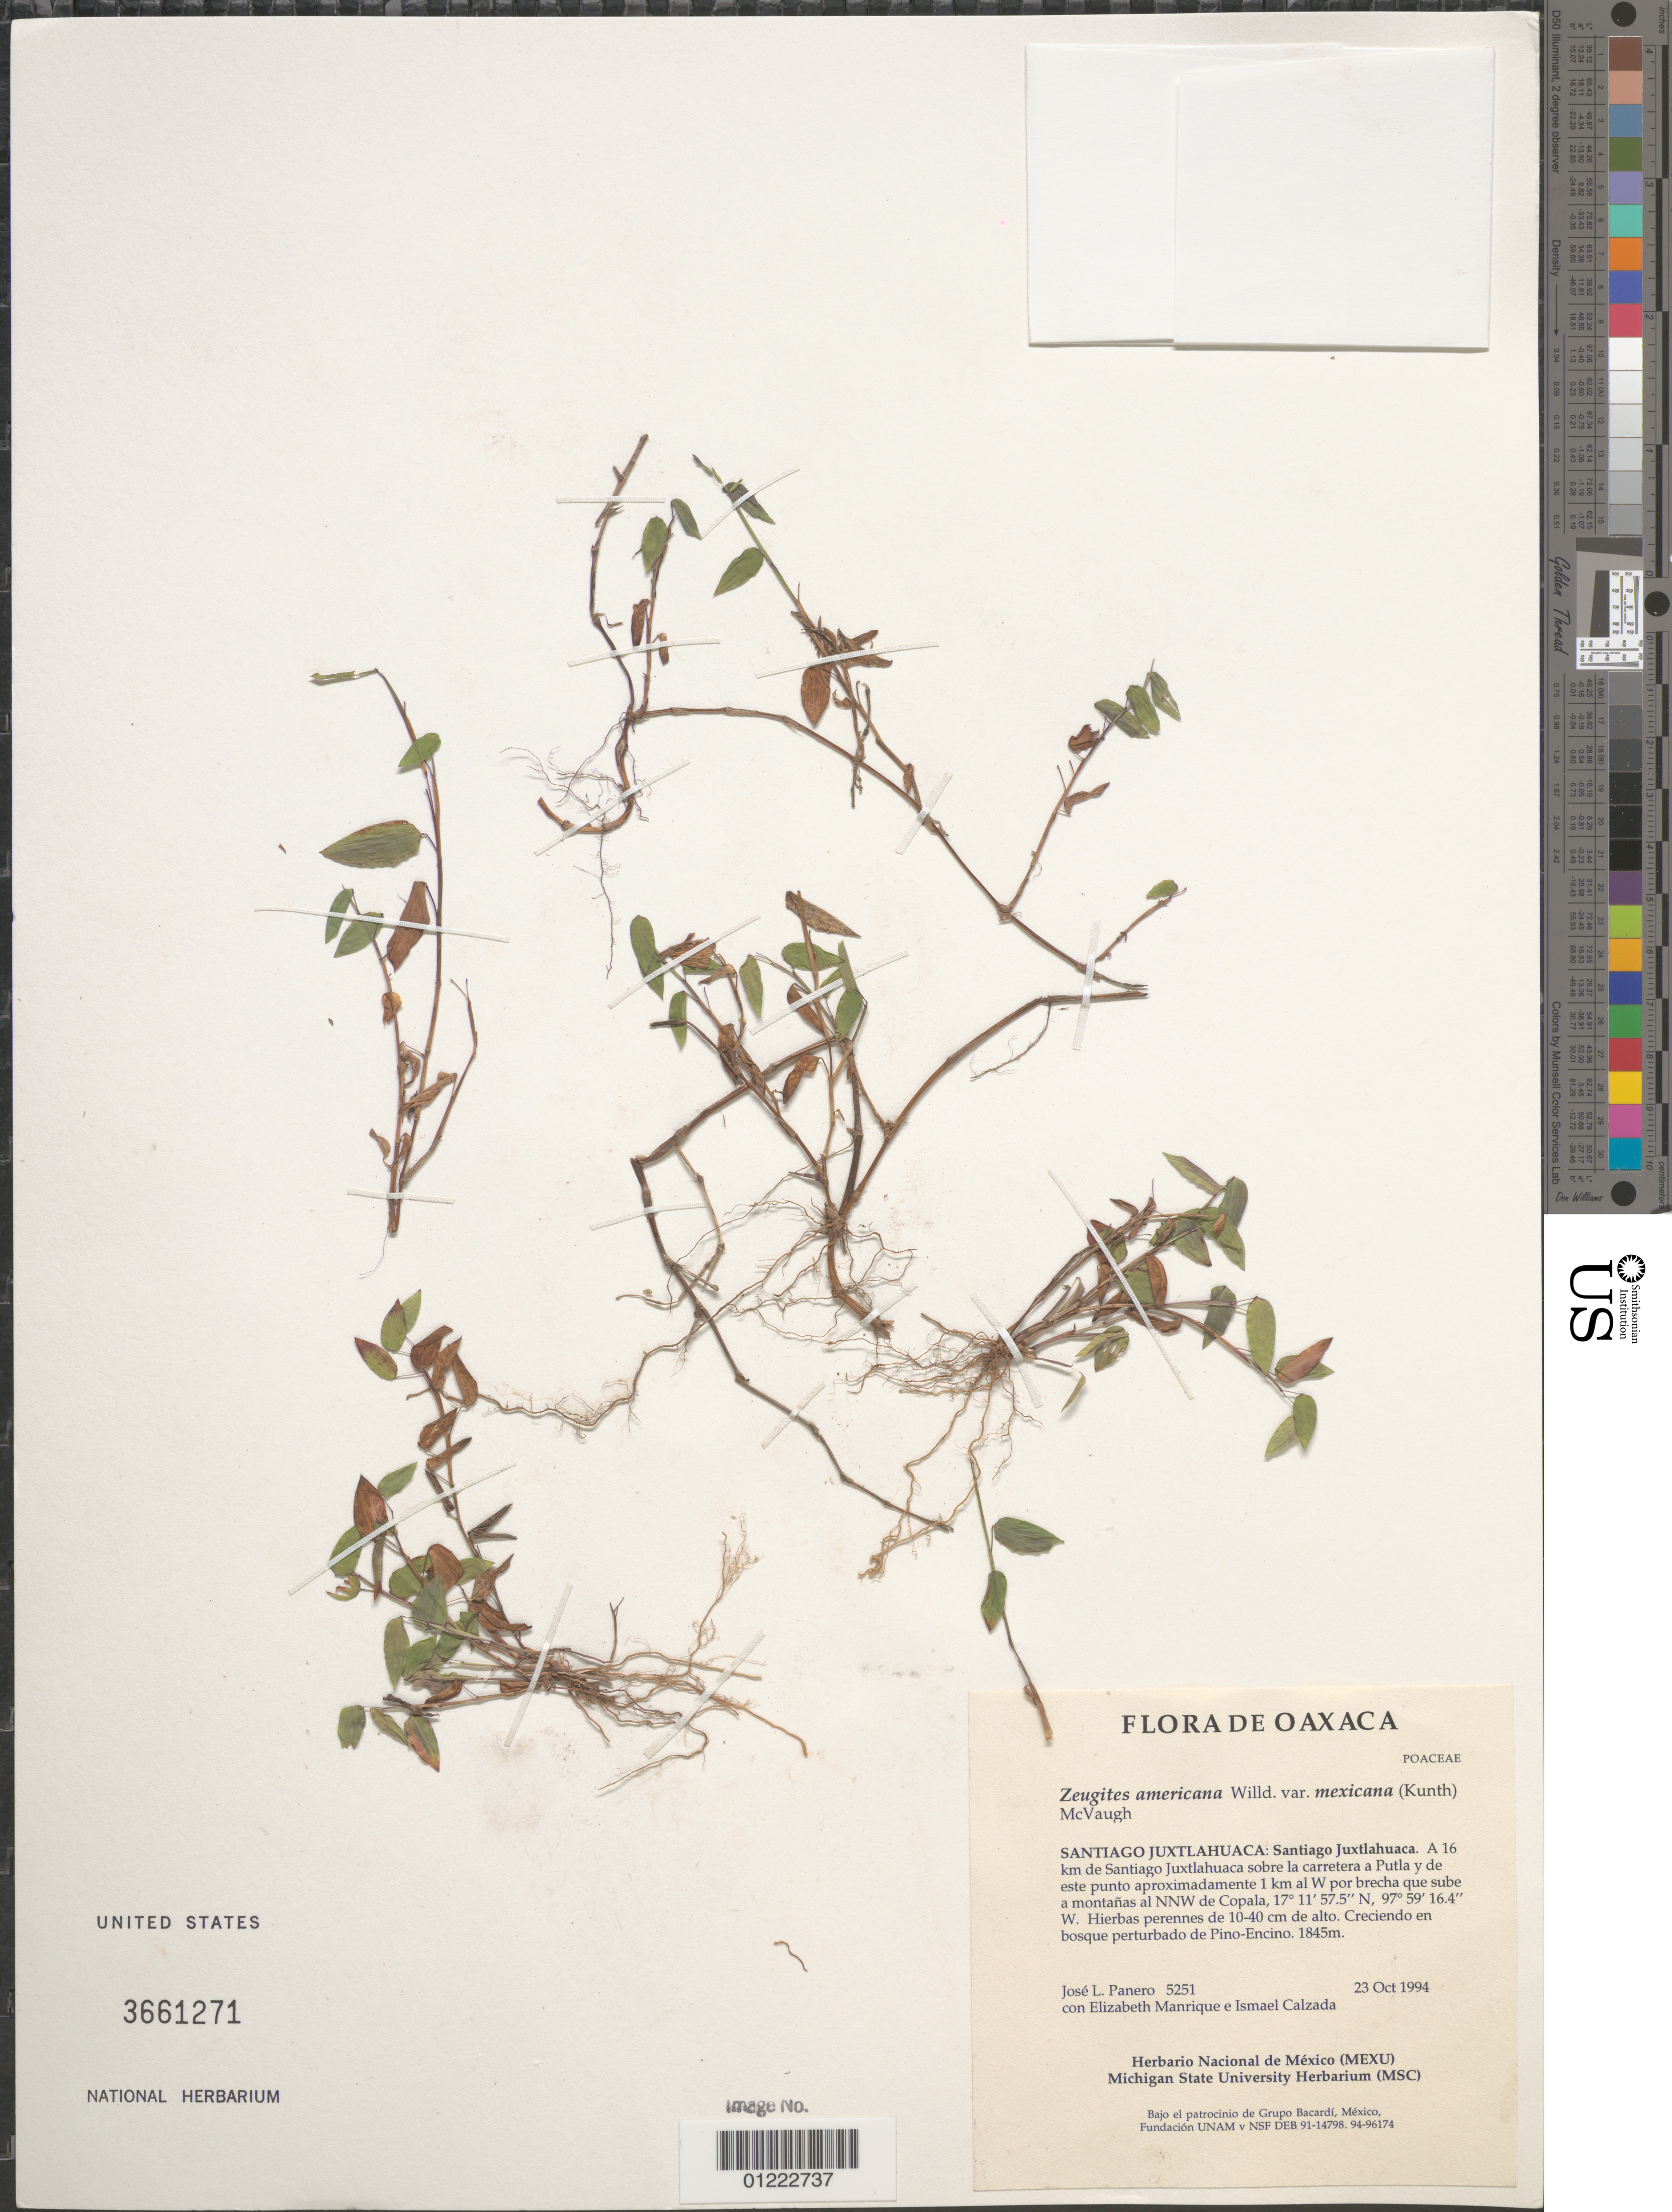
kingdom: Plantae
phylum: Tracheophyta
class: Liliopsida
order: Poales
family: Poaceae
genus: Zeugites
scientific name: Zeugites americanus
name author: Willd.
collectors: J. L. Panero, E. Manrique & J. I. Calzada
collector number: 5251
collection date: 1994-10-23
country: Mexico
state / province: Oaxaca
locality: Santiago Juxtlahuaca: Santiago Juxtlahuaca. A 16 km de Santiago Juxtlahuaca sobre la carretera a Putla and de este punto aproximadamente 1 km al W por brecha que sube a montañas al NNW de Cópala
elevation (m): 1845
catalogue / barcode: US 3661271